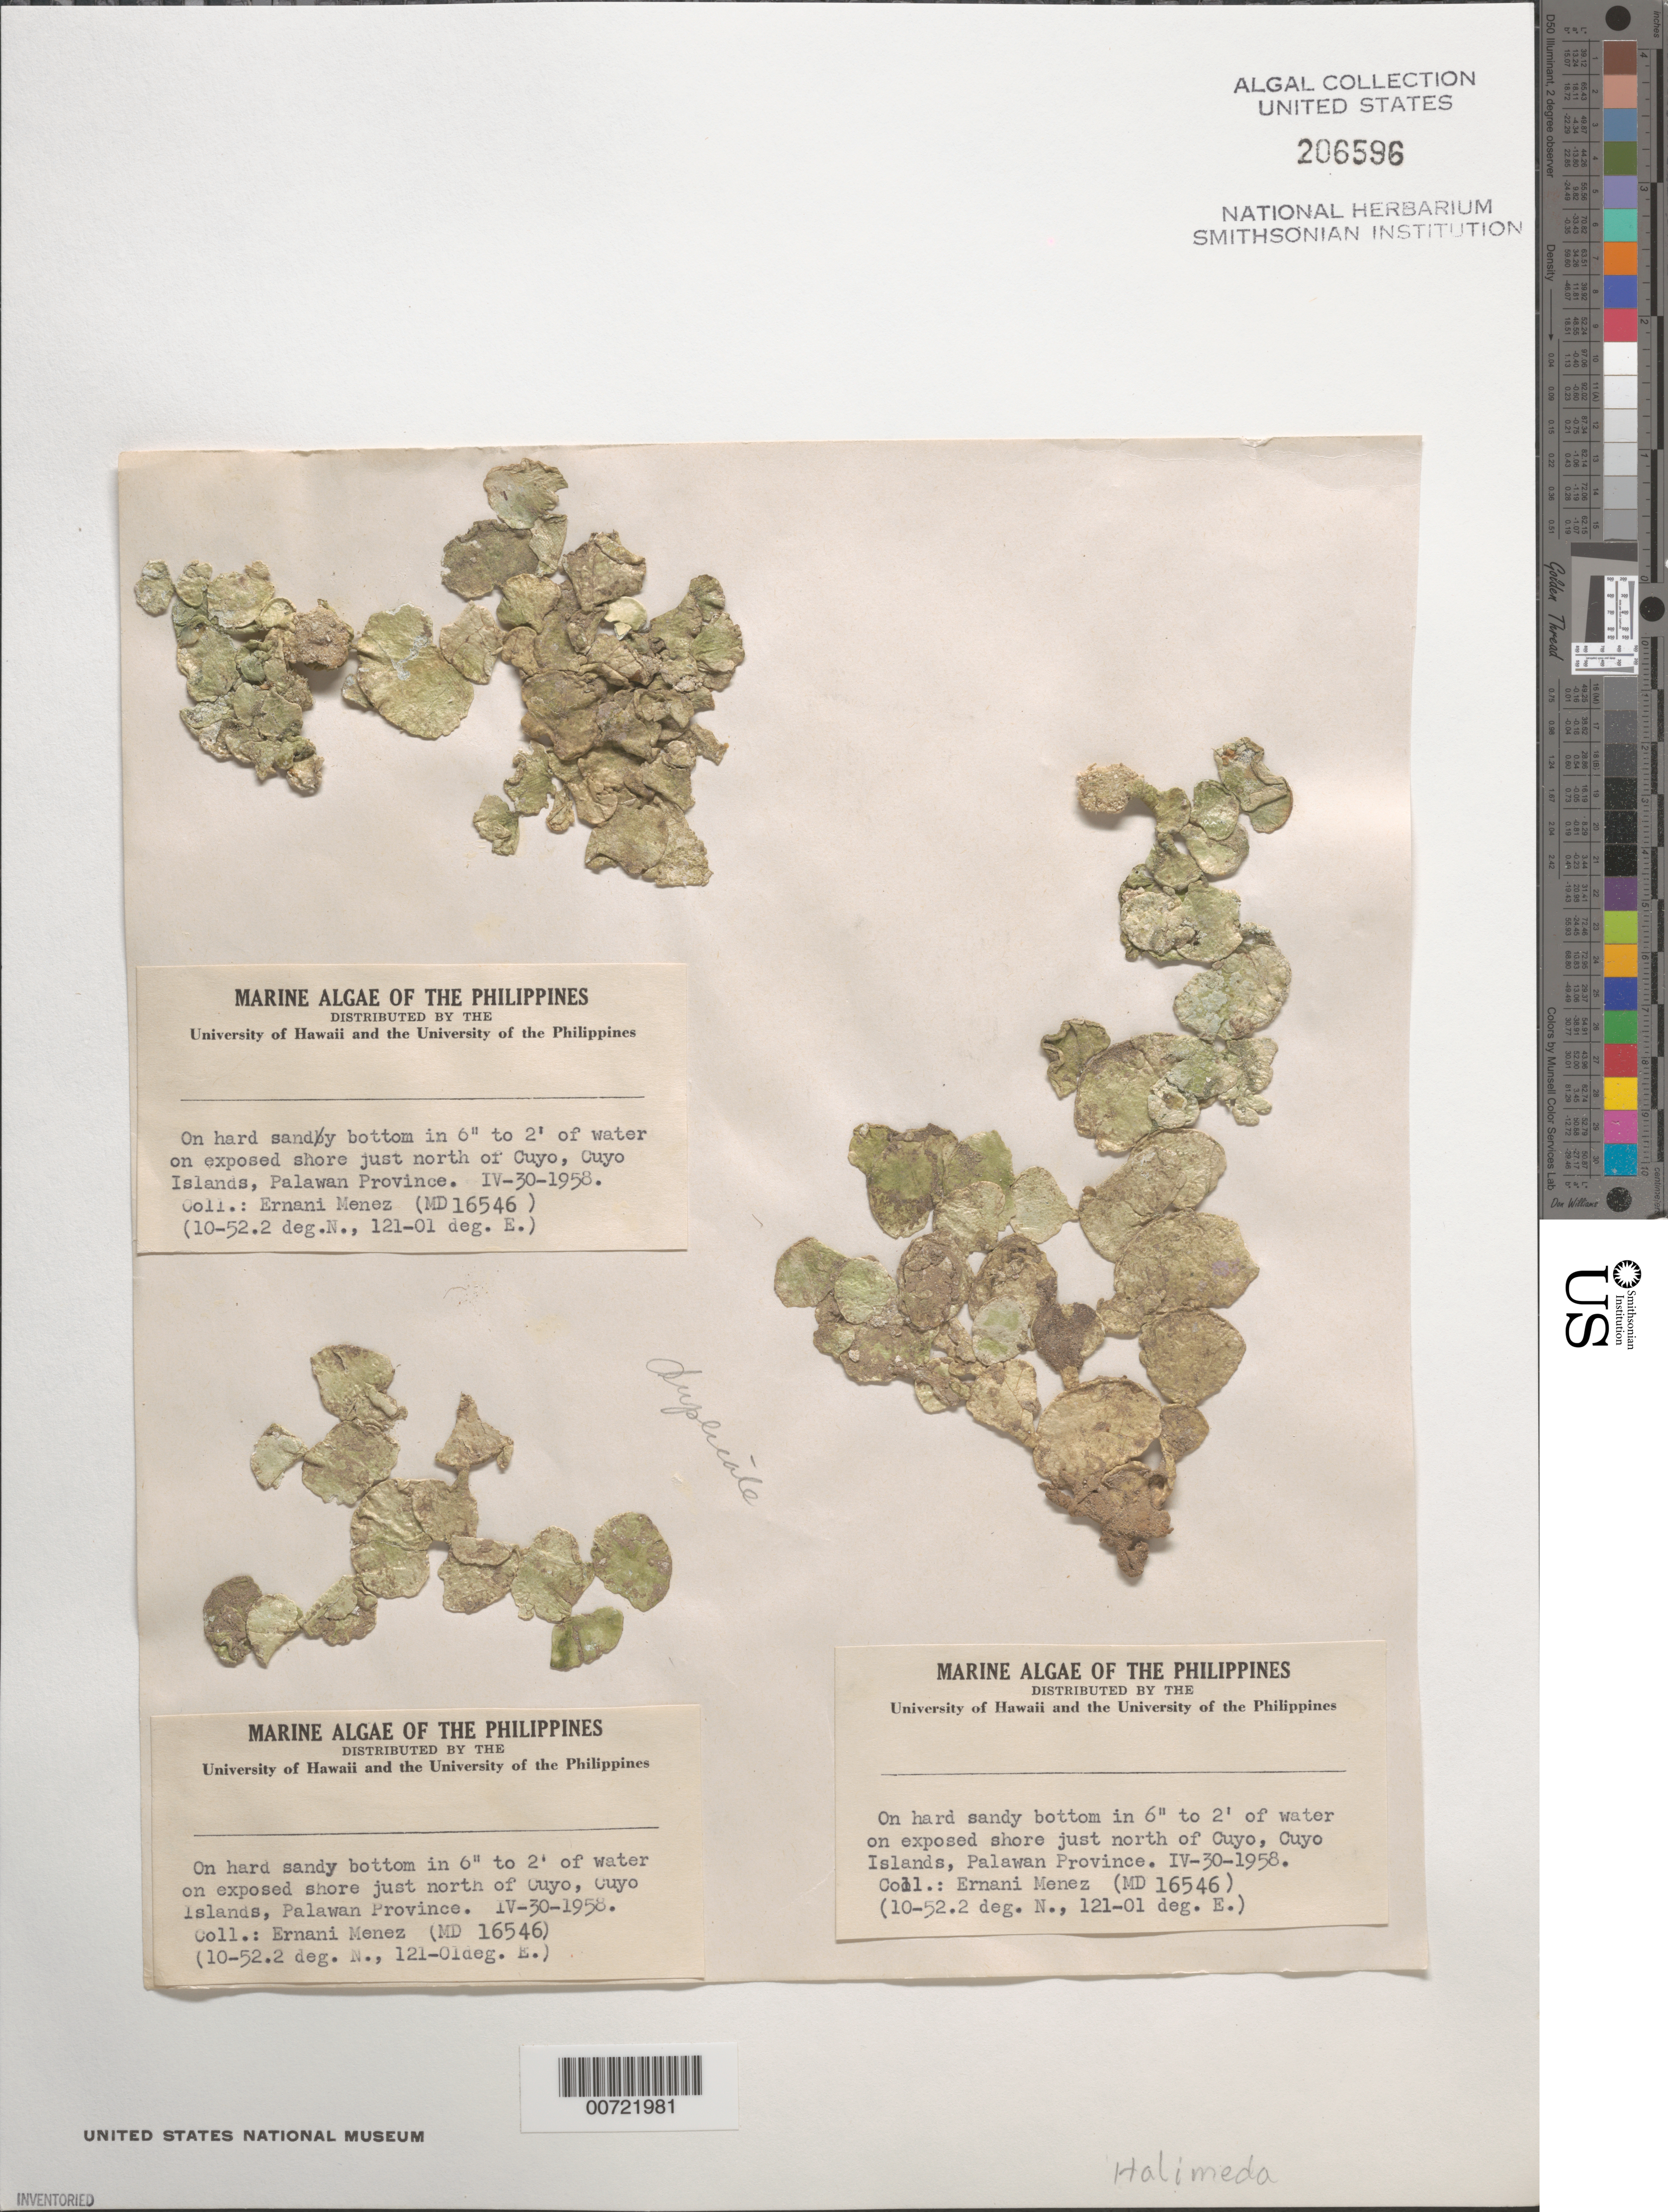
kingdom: Plantae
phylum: Chlorophyta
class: Ulvophyceae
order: Bryopsidales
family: Halimedaceae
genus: Halimeda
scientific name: Halimeda sp.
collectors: Meñez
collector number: MSD 16546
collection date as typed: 30 Apr 1958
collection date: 1958-04-30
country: Philippines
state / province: Mimaropa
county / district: Palawan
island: Cuyo Islands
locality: Just north of Cuyo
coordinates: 10-52.2 deg. N, 121-01 deg. E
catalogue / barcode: US 206596